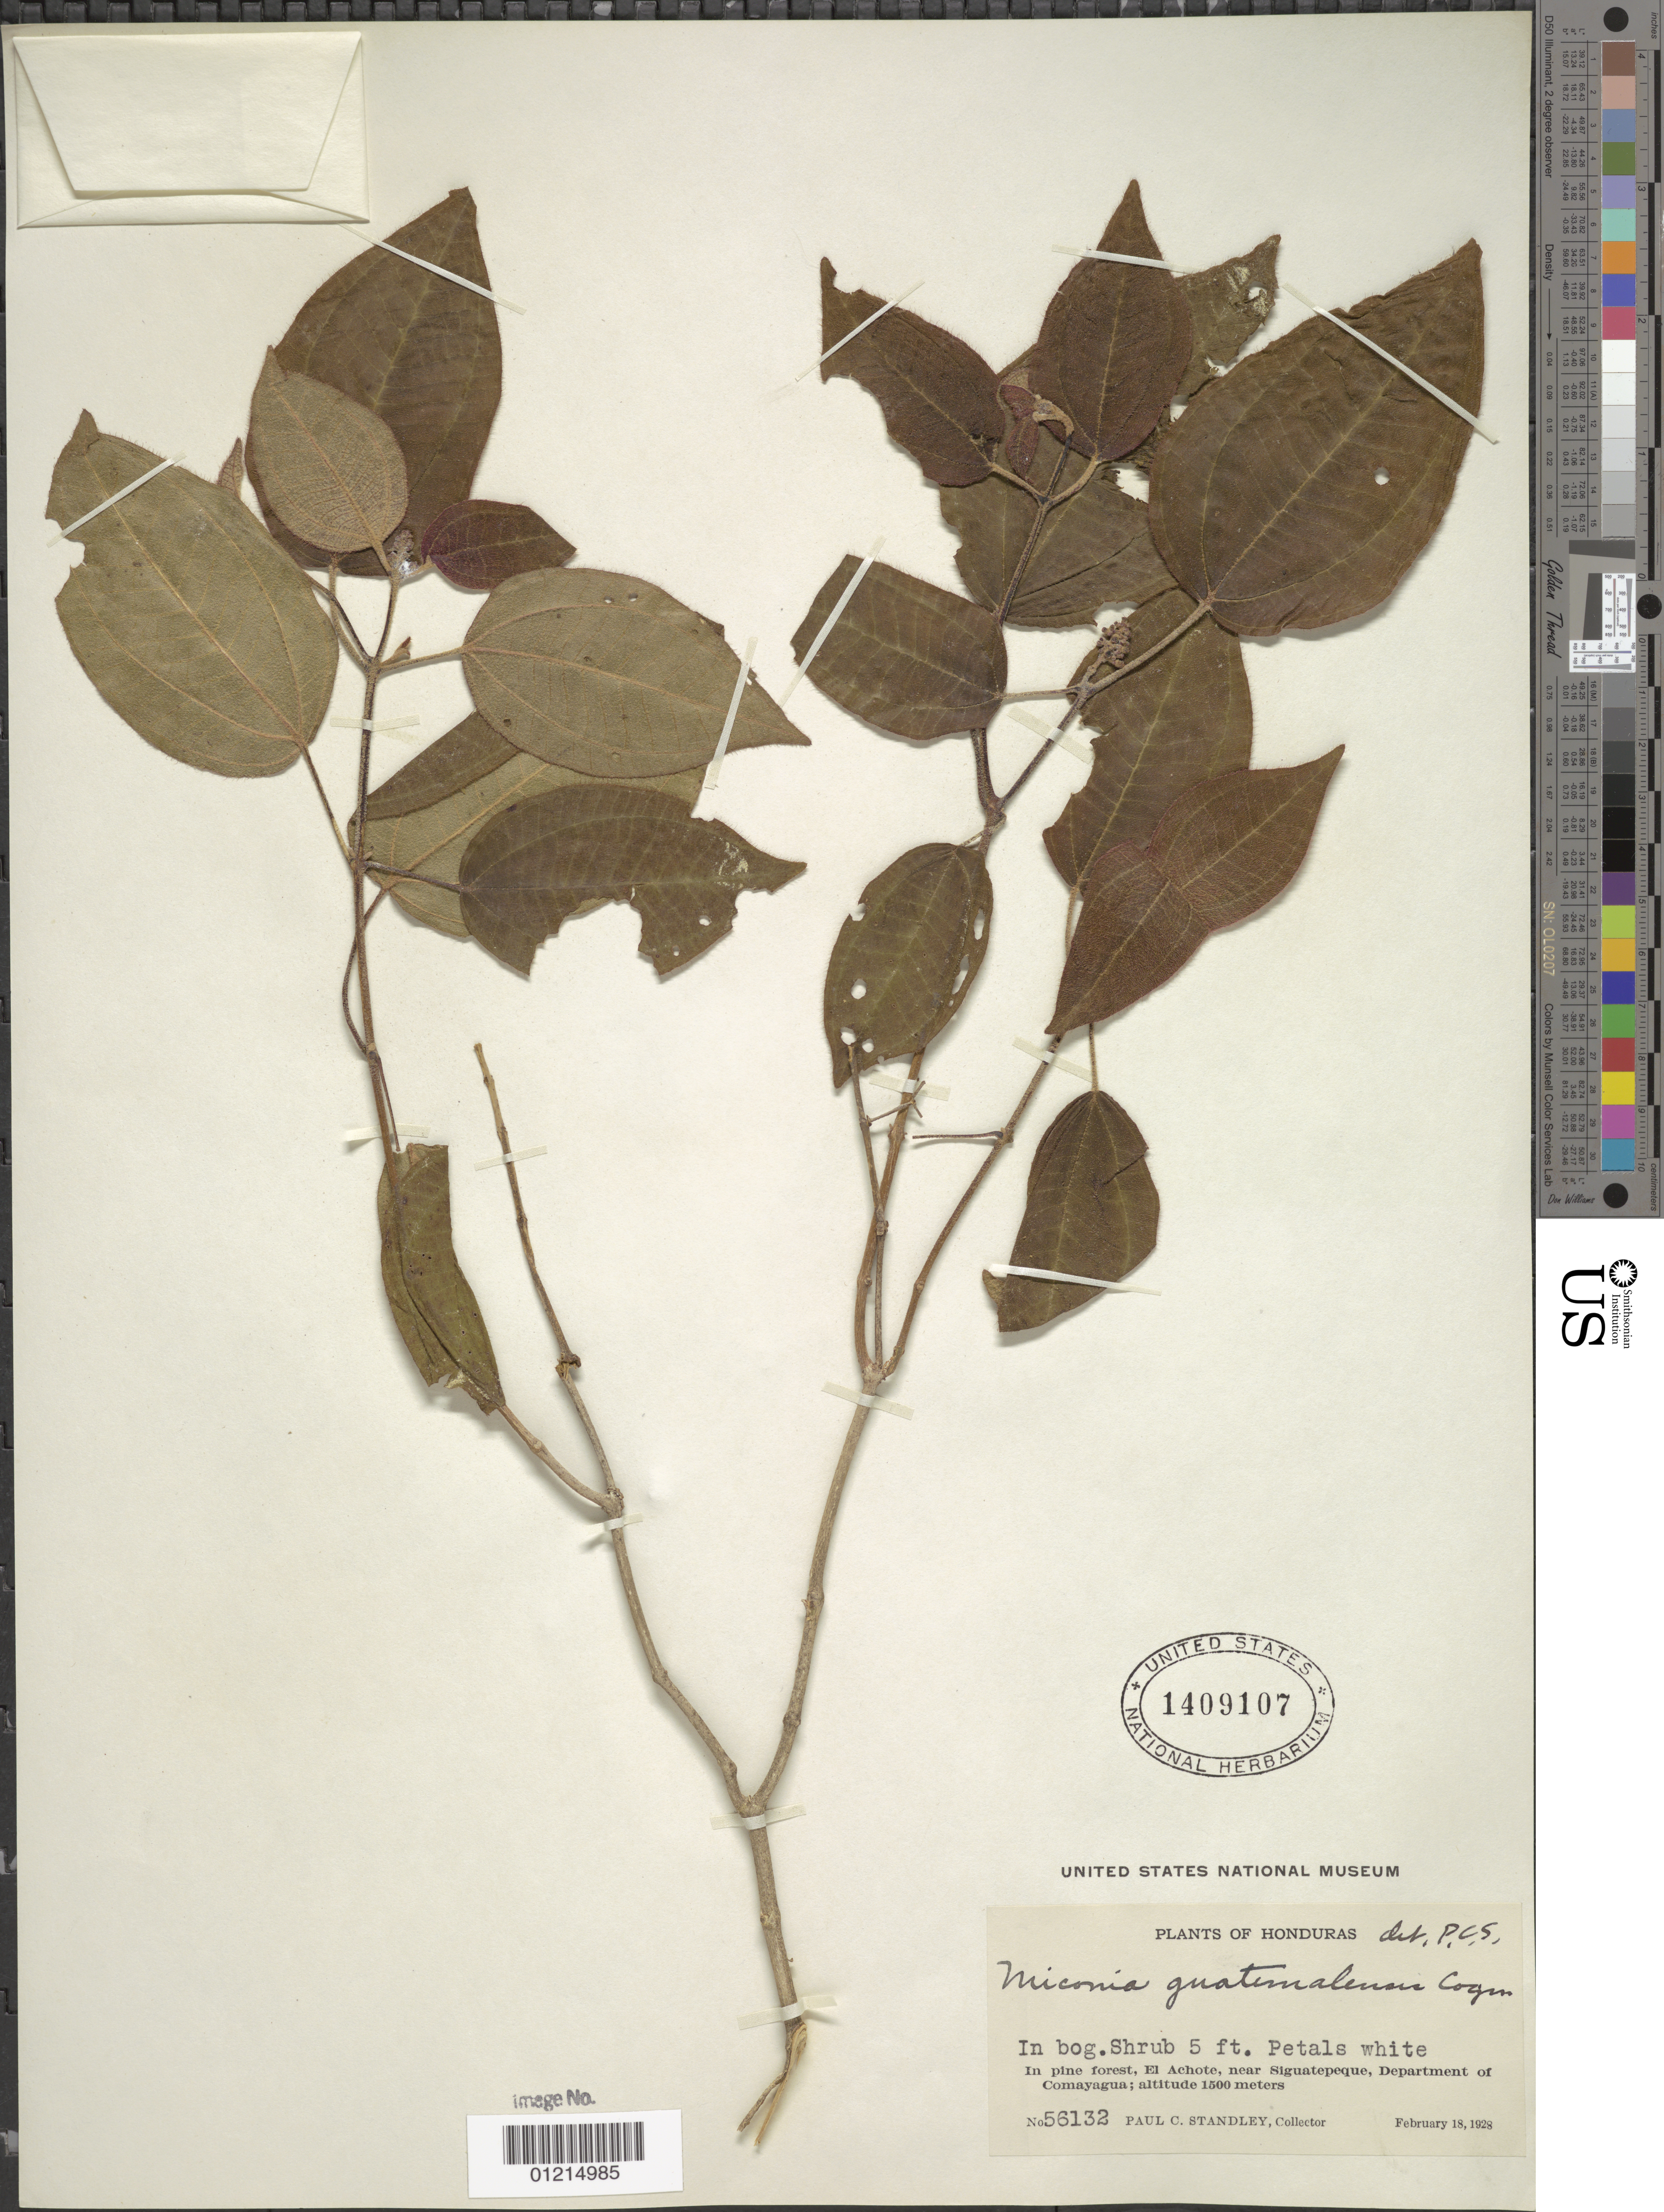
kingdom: Plantae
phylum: Tracheophyta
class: Magnoliopsida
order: Myrtales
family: Melastomataceae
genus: Miconia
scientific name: Miconia guatemalensis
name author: Cogn. in Donn. Sm.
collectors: P. C. Standley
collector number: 56132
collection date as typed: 18 Feb 1928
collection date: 1928-02-18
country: Honduras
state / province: Comayagua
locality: El Achote, near Siguatepeque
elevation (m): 1500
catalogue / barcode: US 1409107